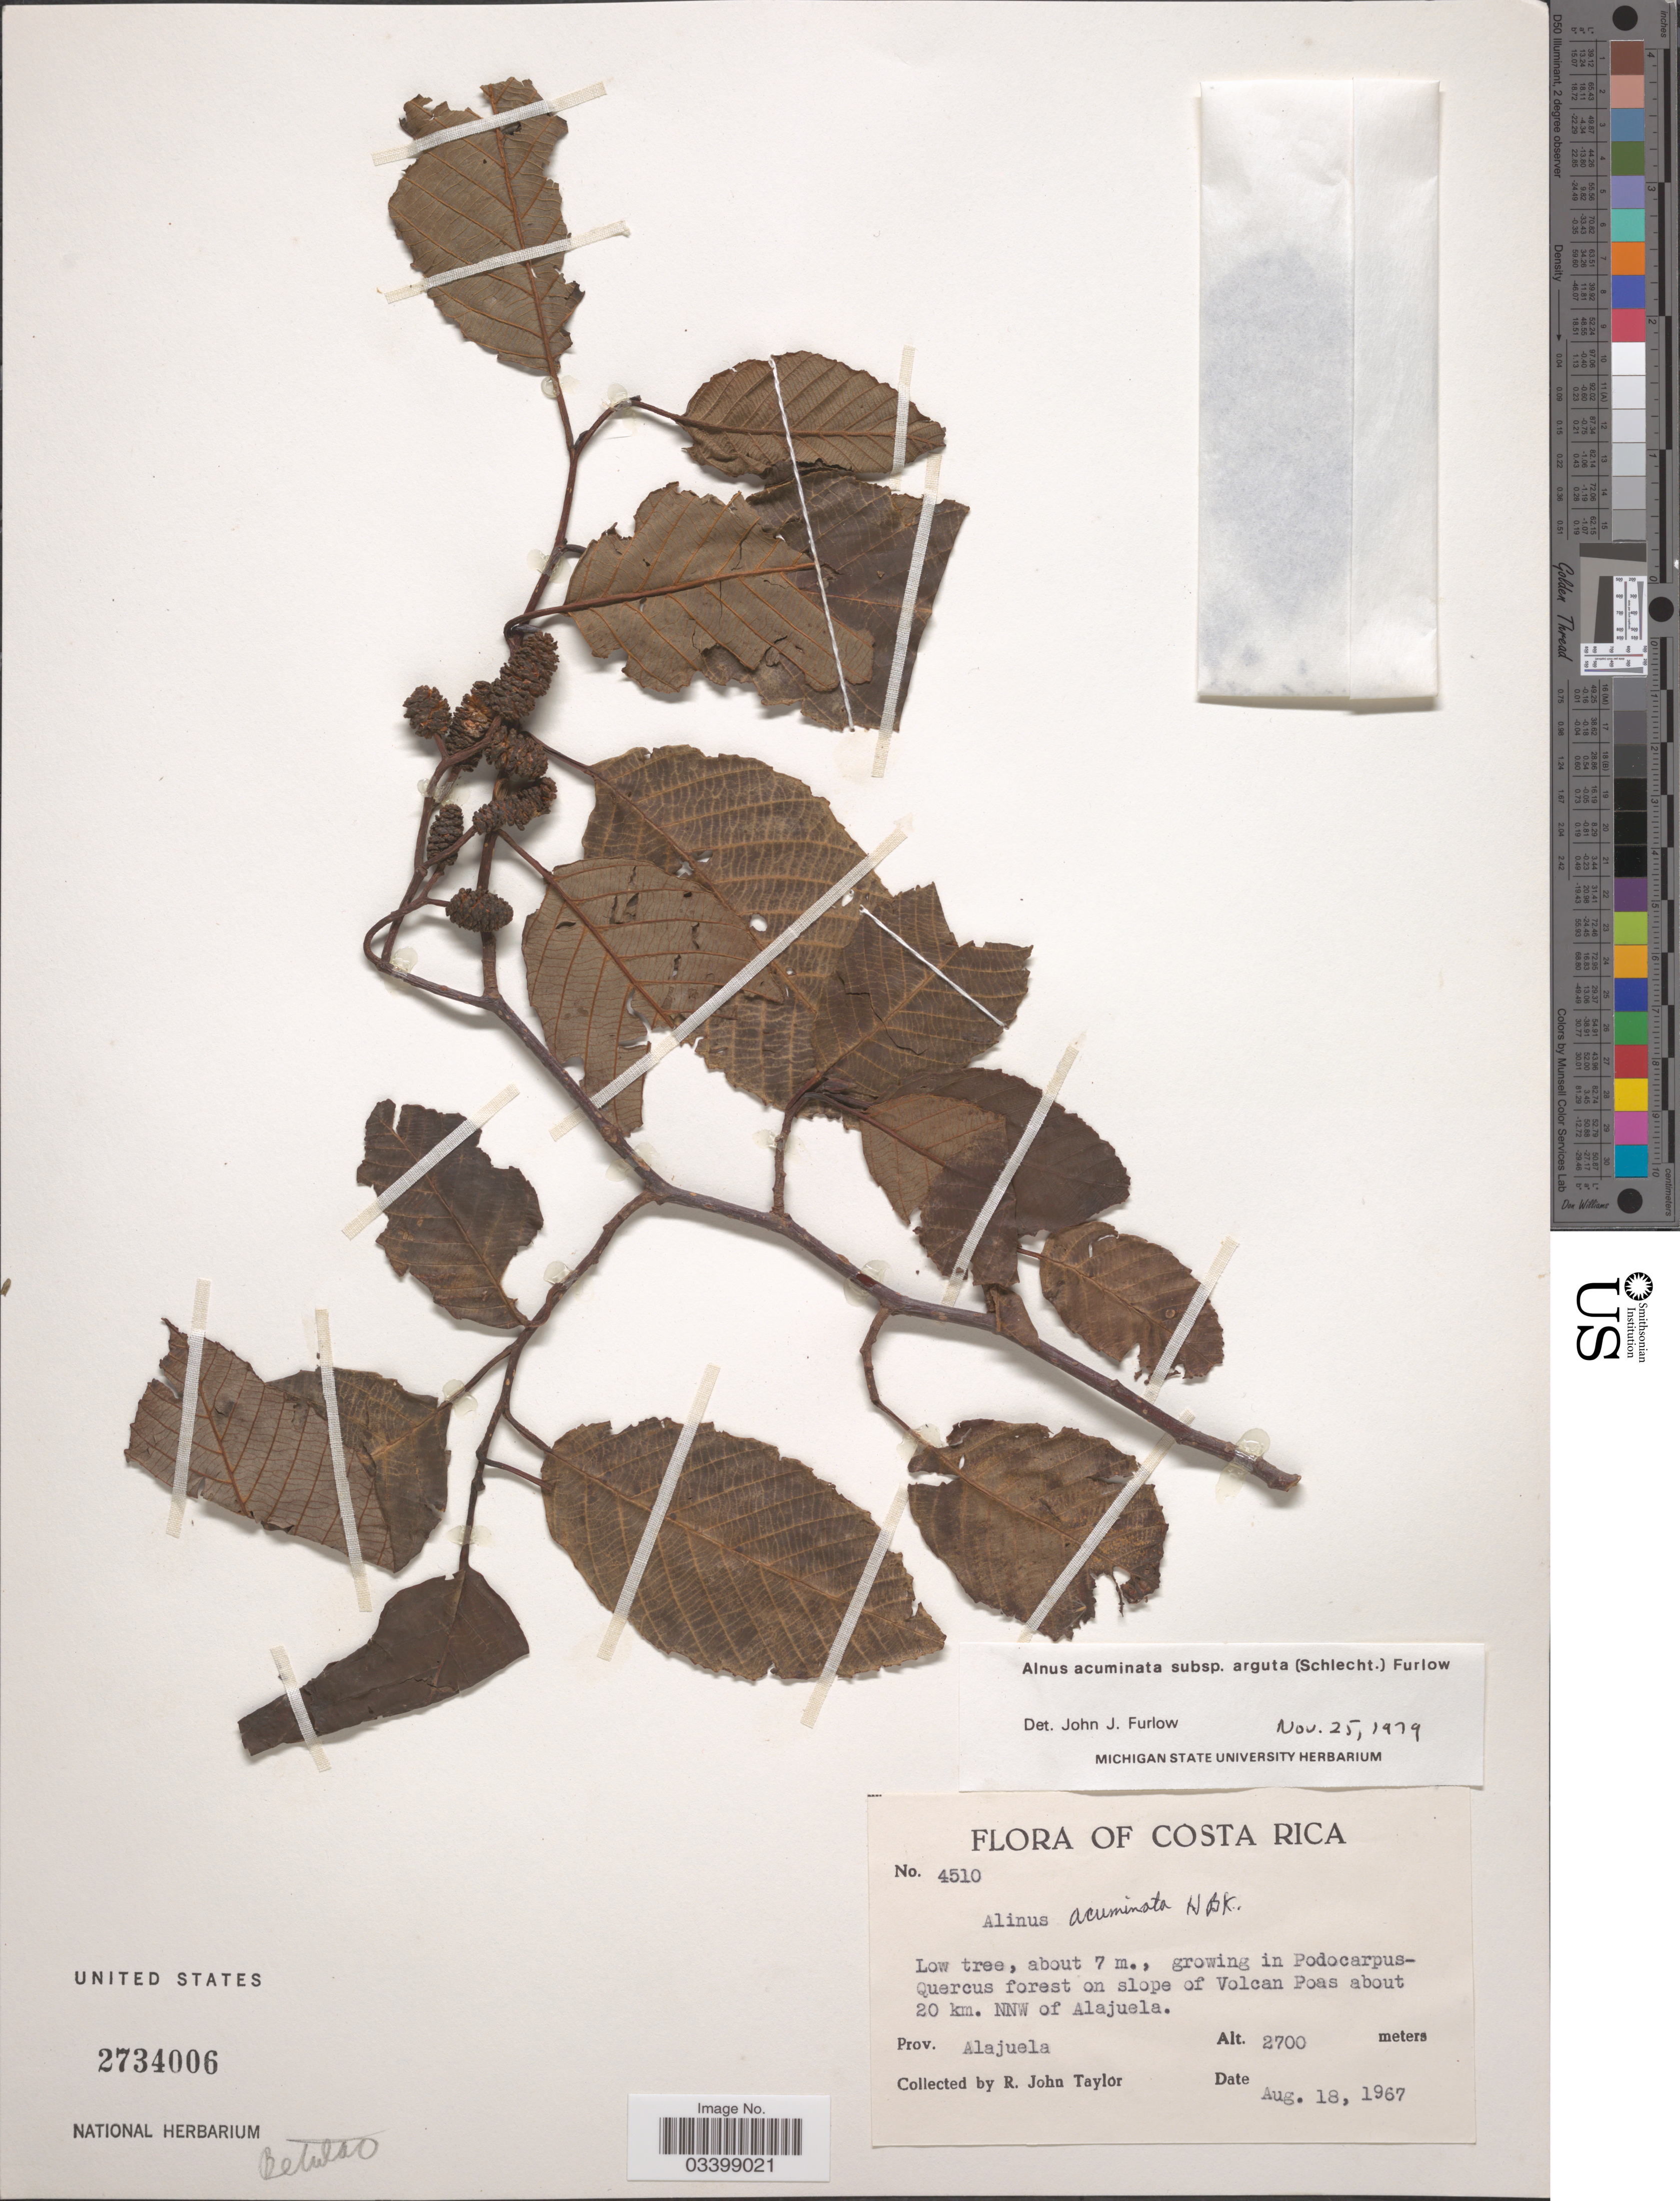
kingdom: Plantae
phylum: Tracheophyta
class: Magnoliopsida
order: Fagales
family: Betulaceae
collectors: R. J. Taylor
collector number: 4510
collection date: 1967-08-18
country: Costa Rica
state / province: Alajuela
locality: Forest on slope of Volcan Poas about 20 km. NNW of Alajuela.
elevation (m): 2700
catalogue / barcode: US 2734006